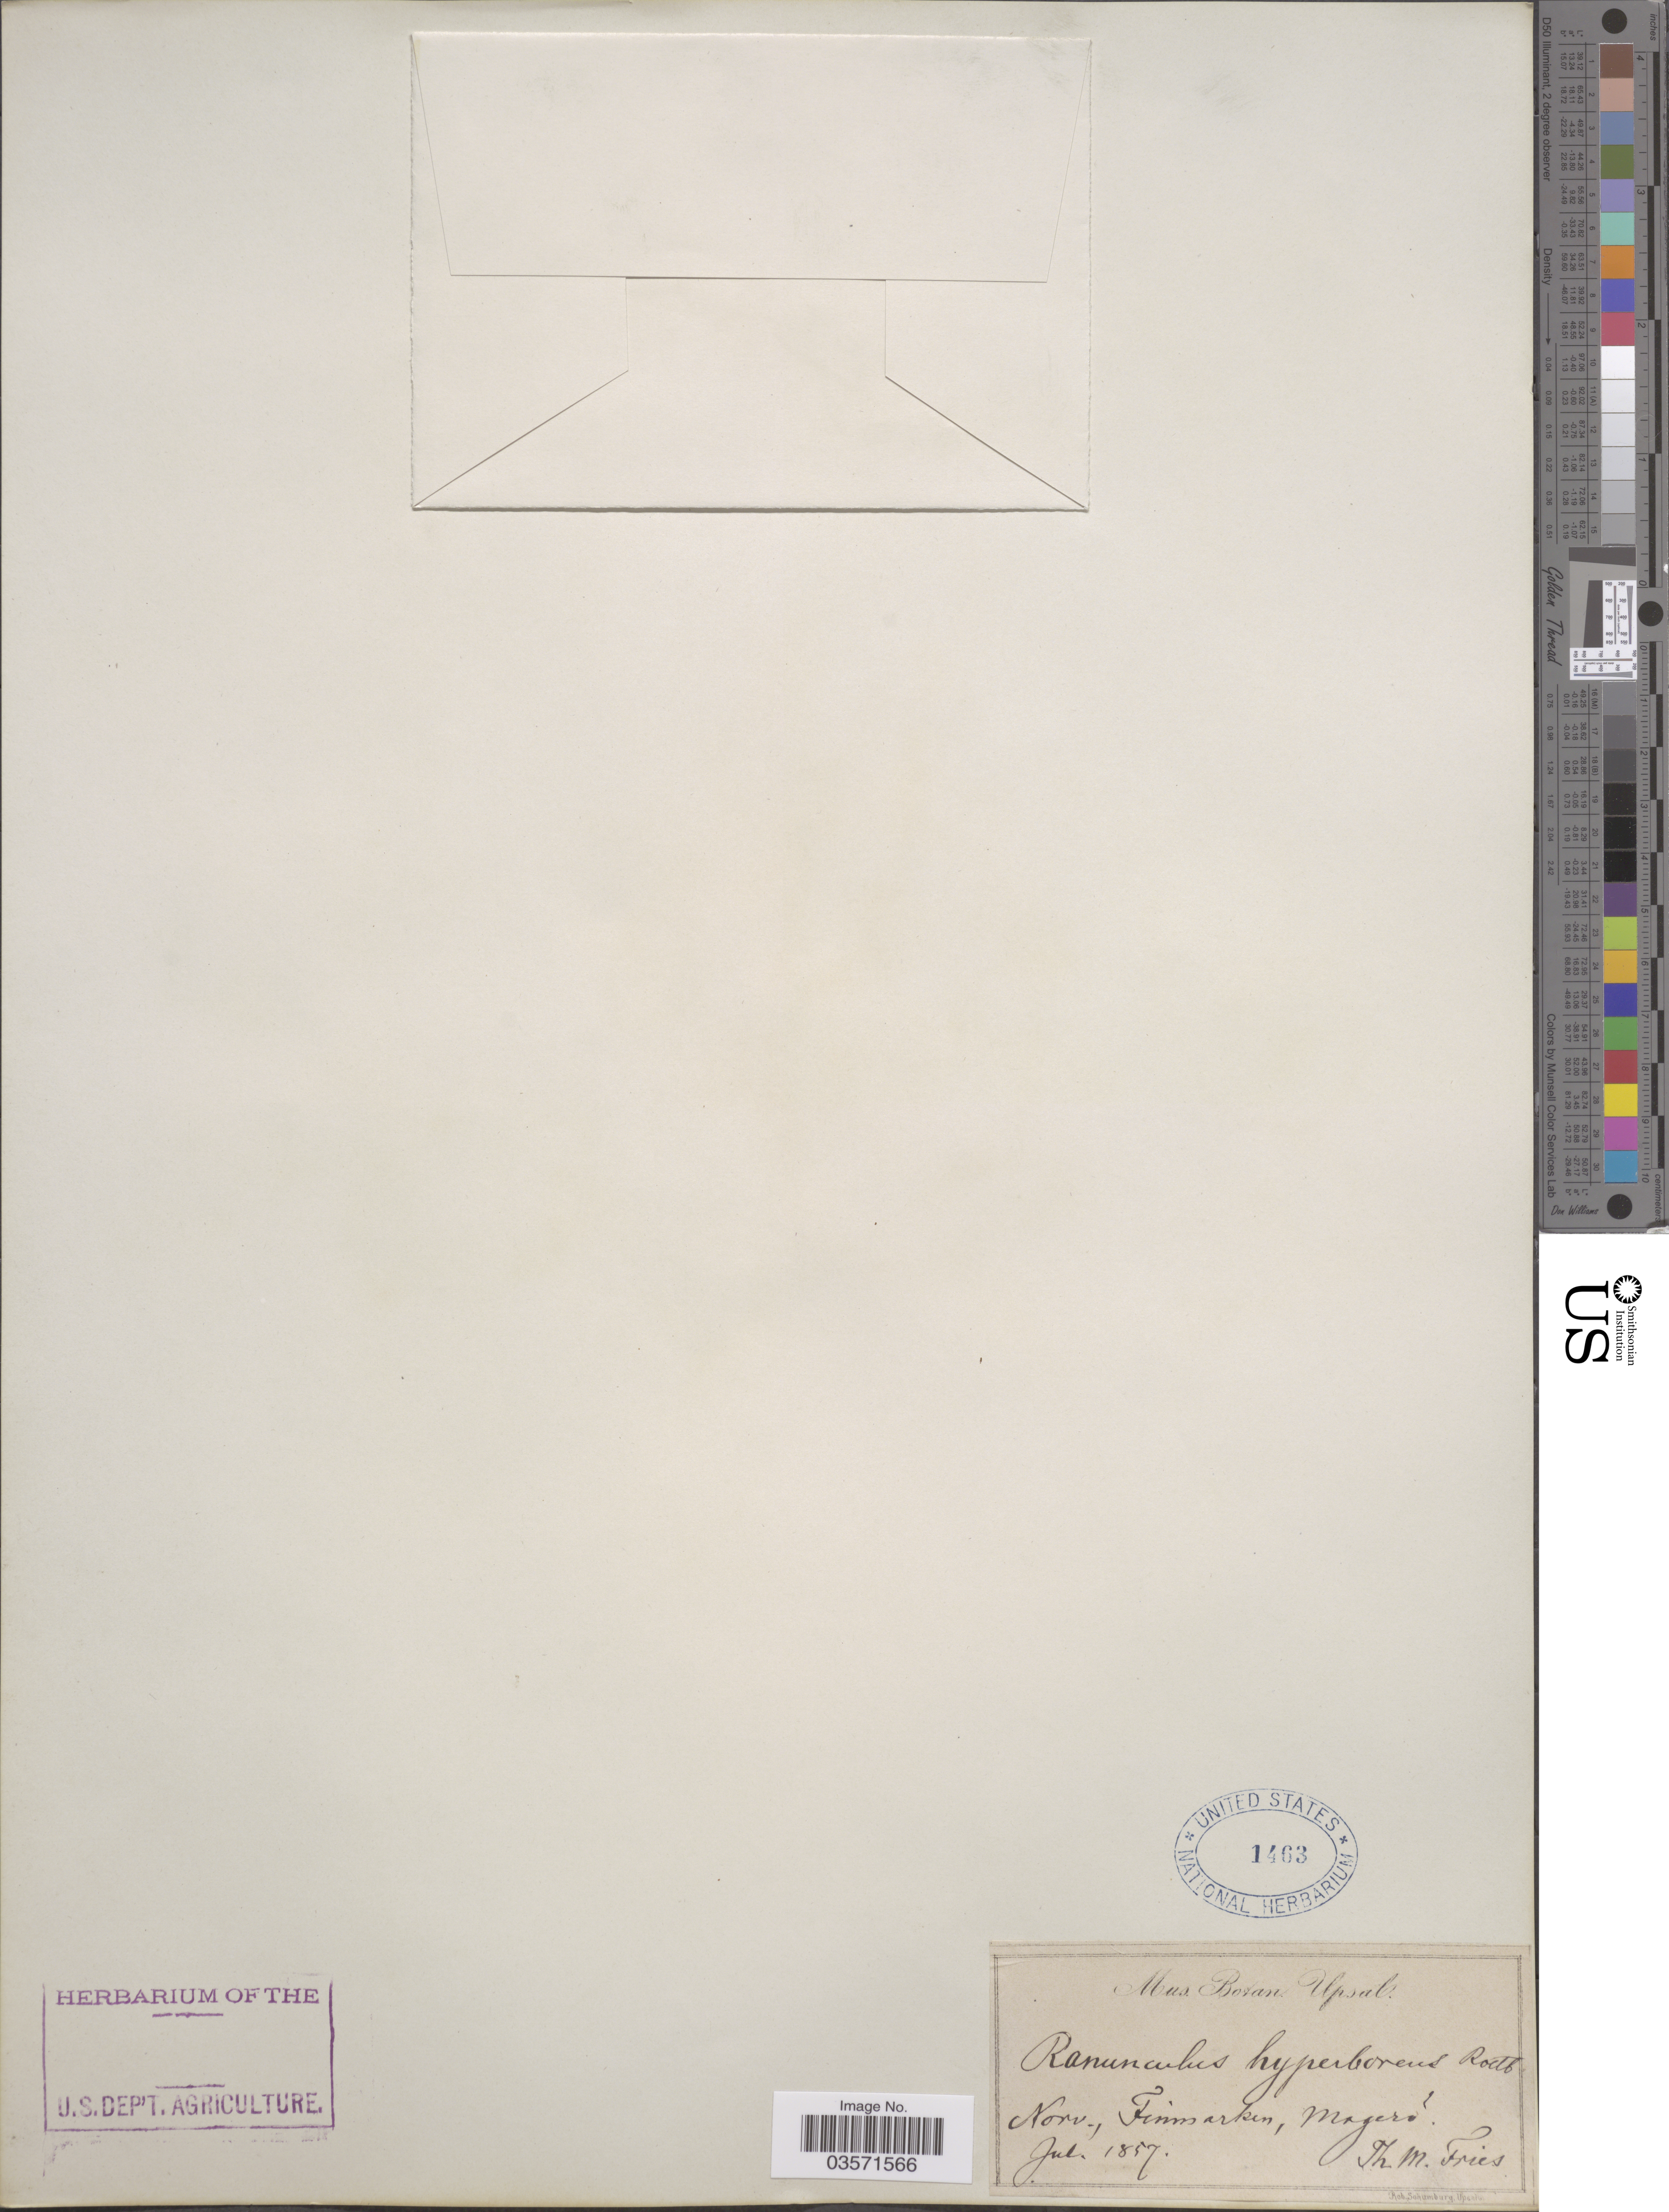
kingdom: Plantae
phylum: Tracheophyta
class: Magnoliopsida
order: Ranunculales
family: Ranunculaceae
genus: Ranunculus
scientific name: Ranunculus hyperboreus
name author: Rottb.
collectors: T. Fries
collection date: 1857-07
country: Norway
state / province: Finnmark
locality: Norv., Finmarken, Magero.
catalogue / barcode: US 1463